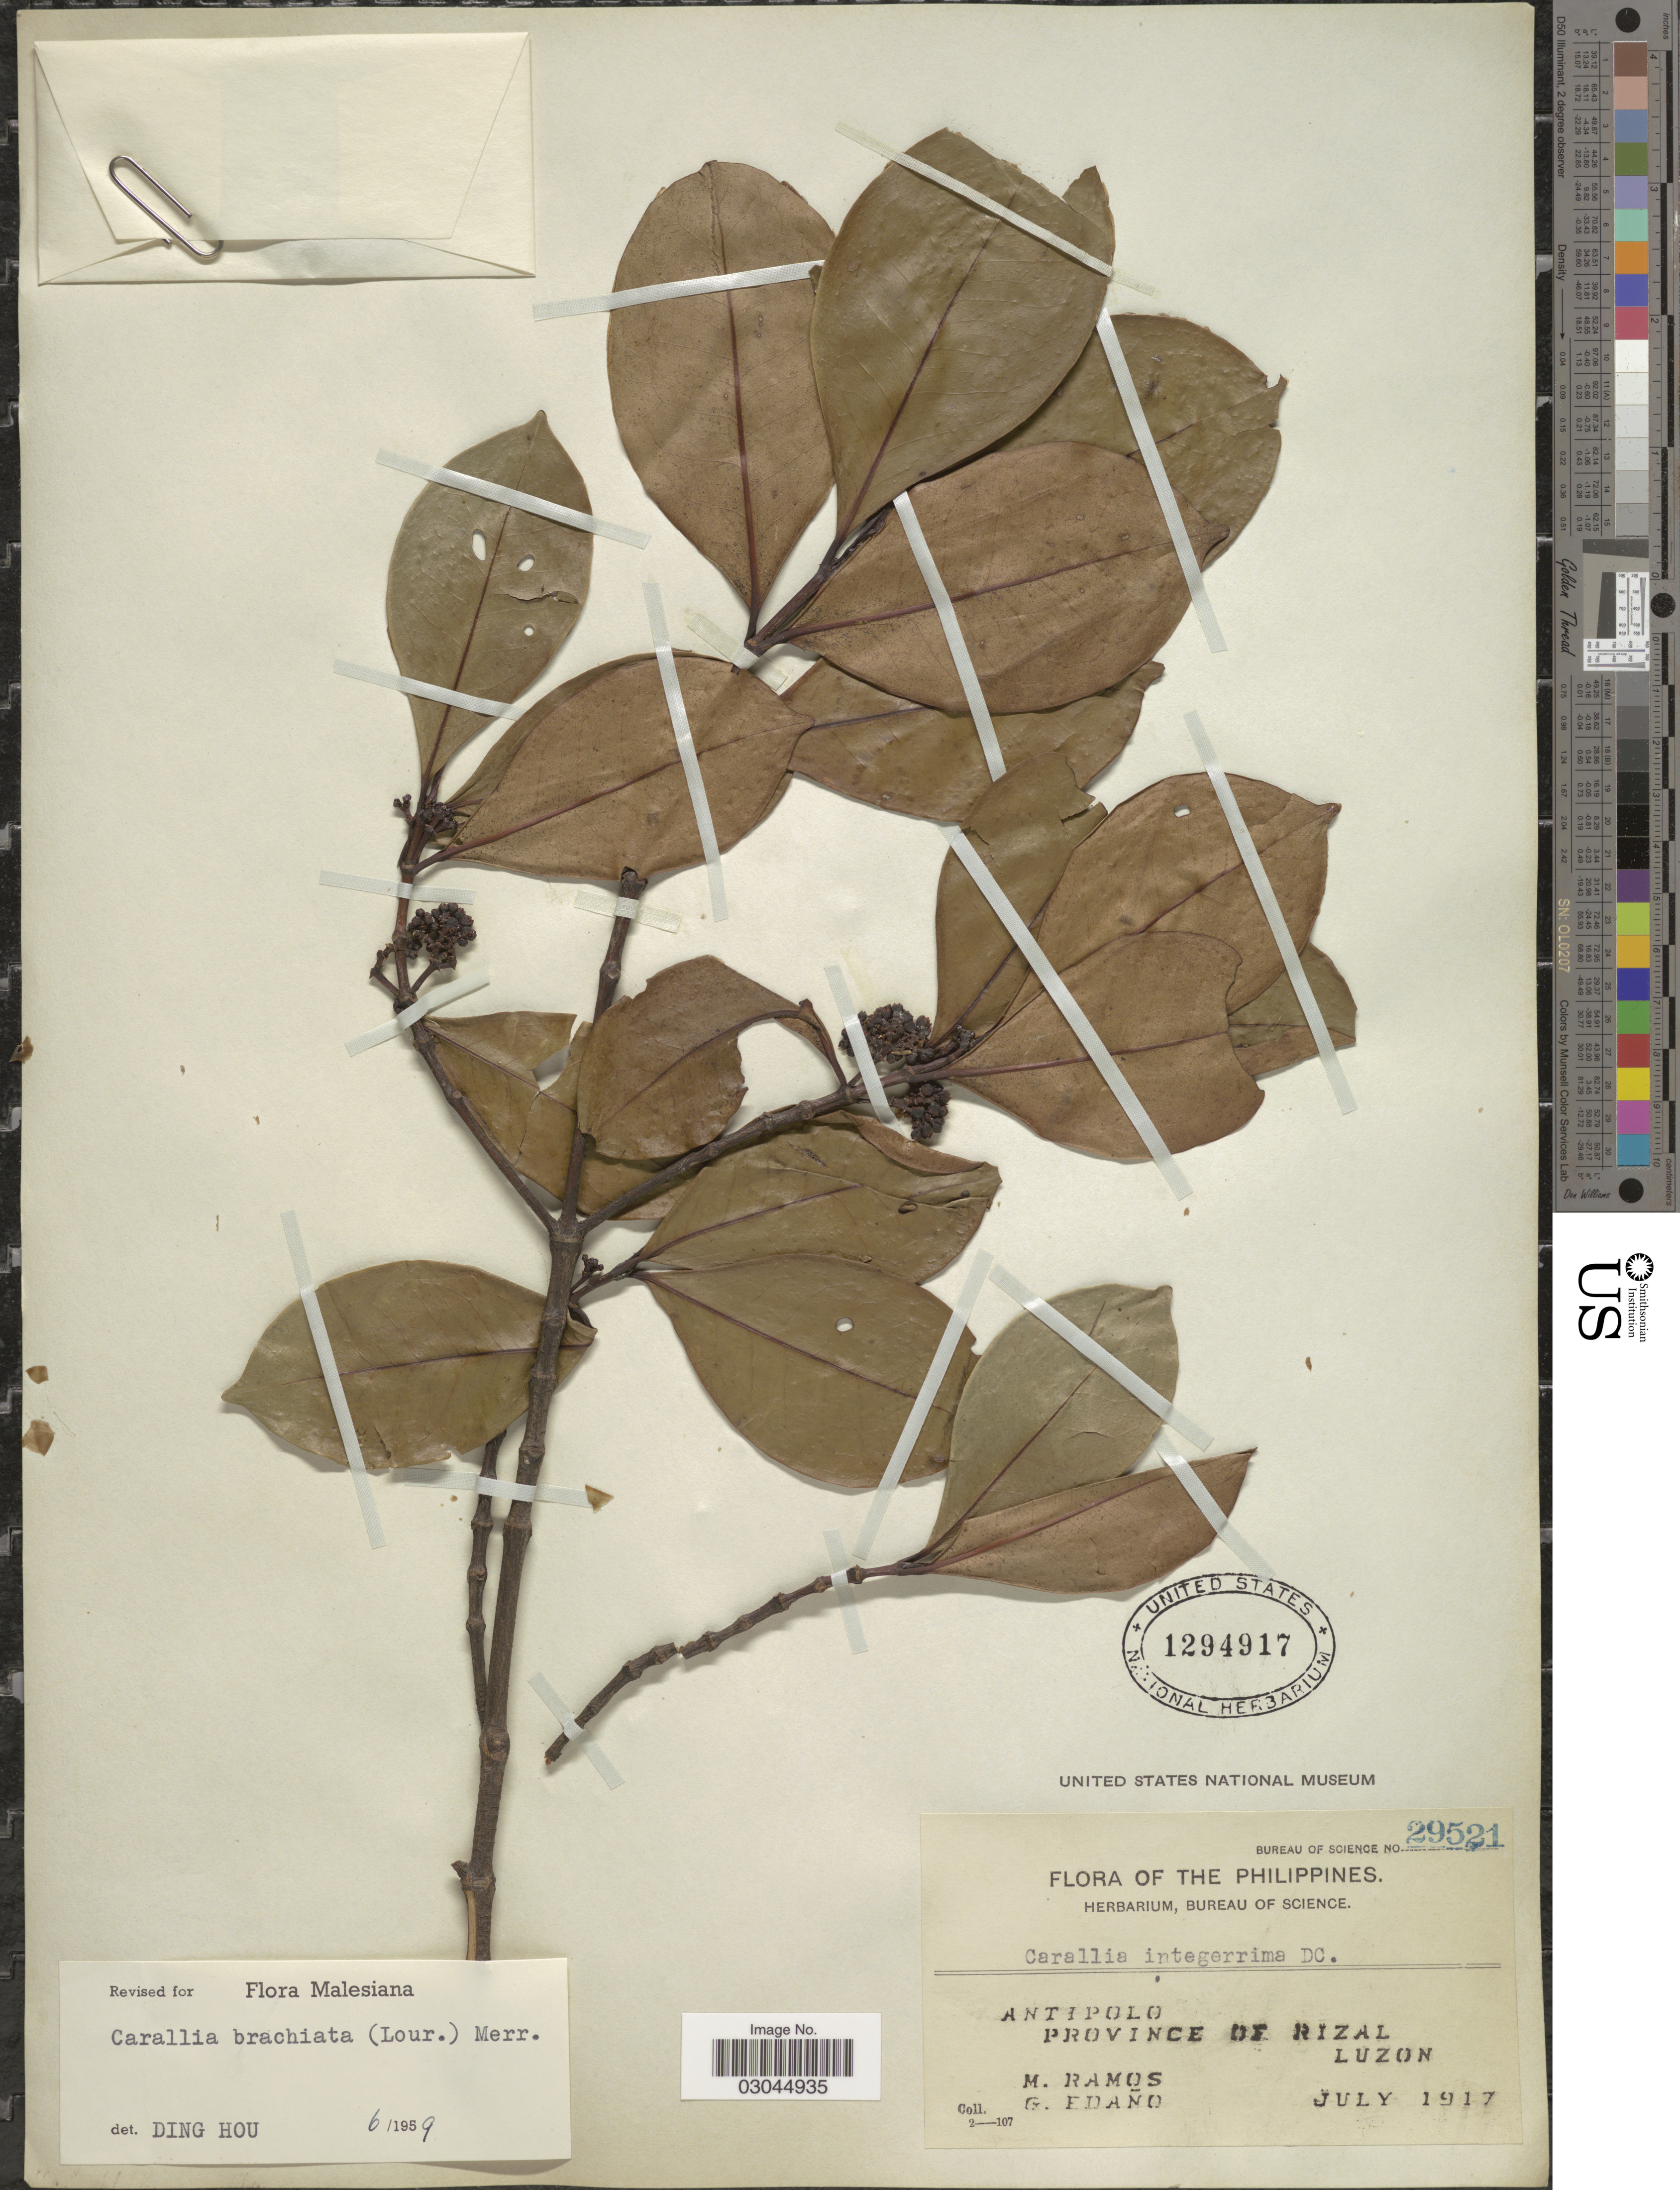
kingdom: Plantae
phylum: Tracheophyta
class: Magnoliopsida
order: Malpighiales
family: Rhizophoraceae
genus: Carallia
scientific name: Carallia brachiata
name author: (Lour.) Merr.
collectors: M. Ramos & G. Edaño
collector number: Bureau of Science 29521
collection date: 1917-07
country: Philippines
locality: Antipolo, Province of Rizal, Luzon.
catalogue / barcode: US 1294917